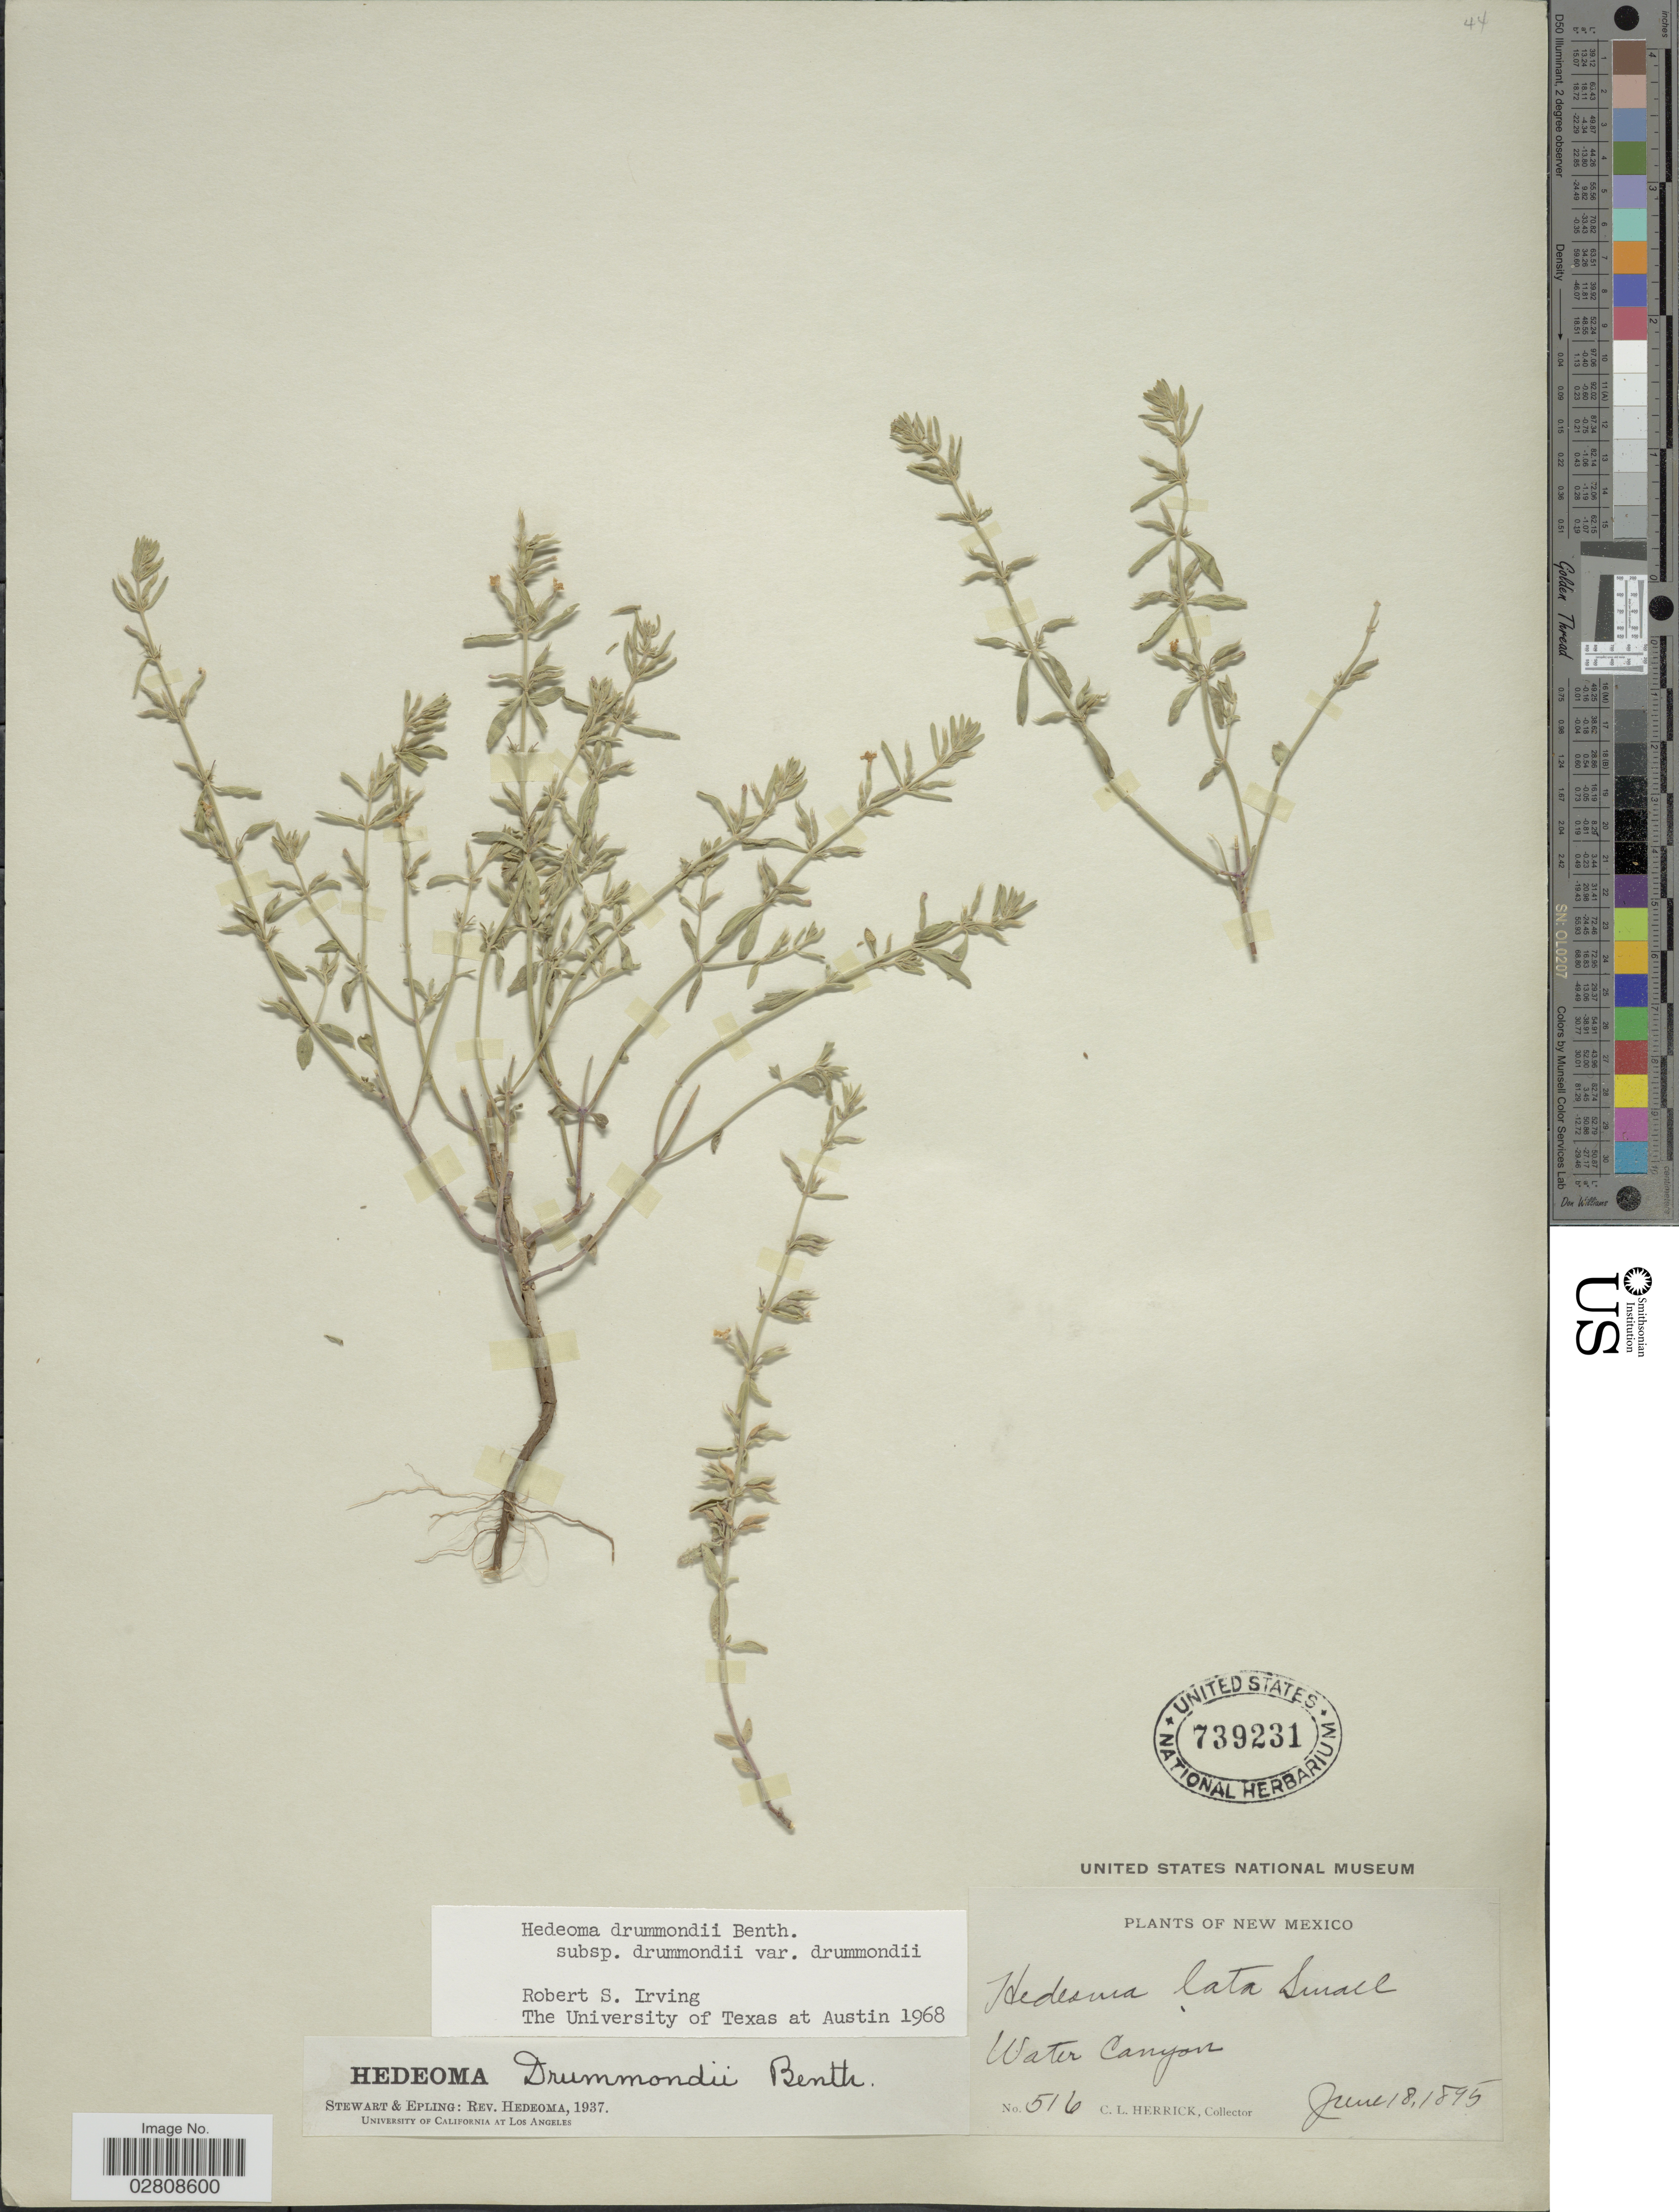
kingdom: Plantae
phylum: Tracheophyta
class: Magnoliopsida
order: Lamiales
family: Lamiaceae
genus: Hedeoma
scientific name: Hedeoma drummondii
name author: Benth.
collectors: C. Herrick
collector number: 516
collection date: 1895-06-18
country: United States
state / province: New Mexico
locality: Water Canyon.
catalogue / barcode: US 739231